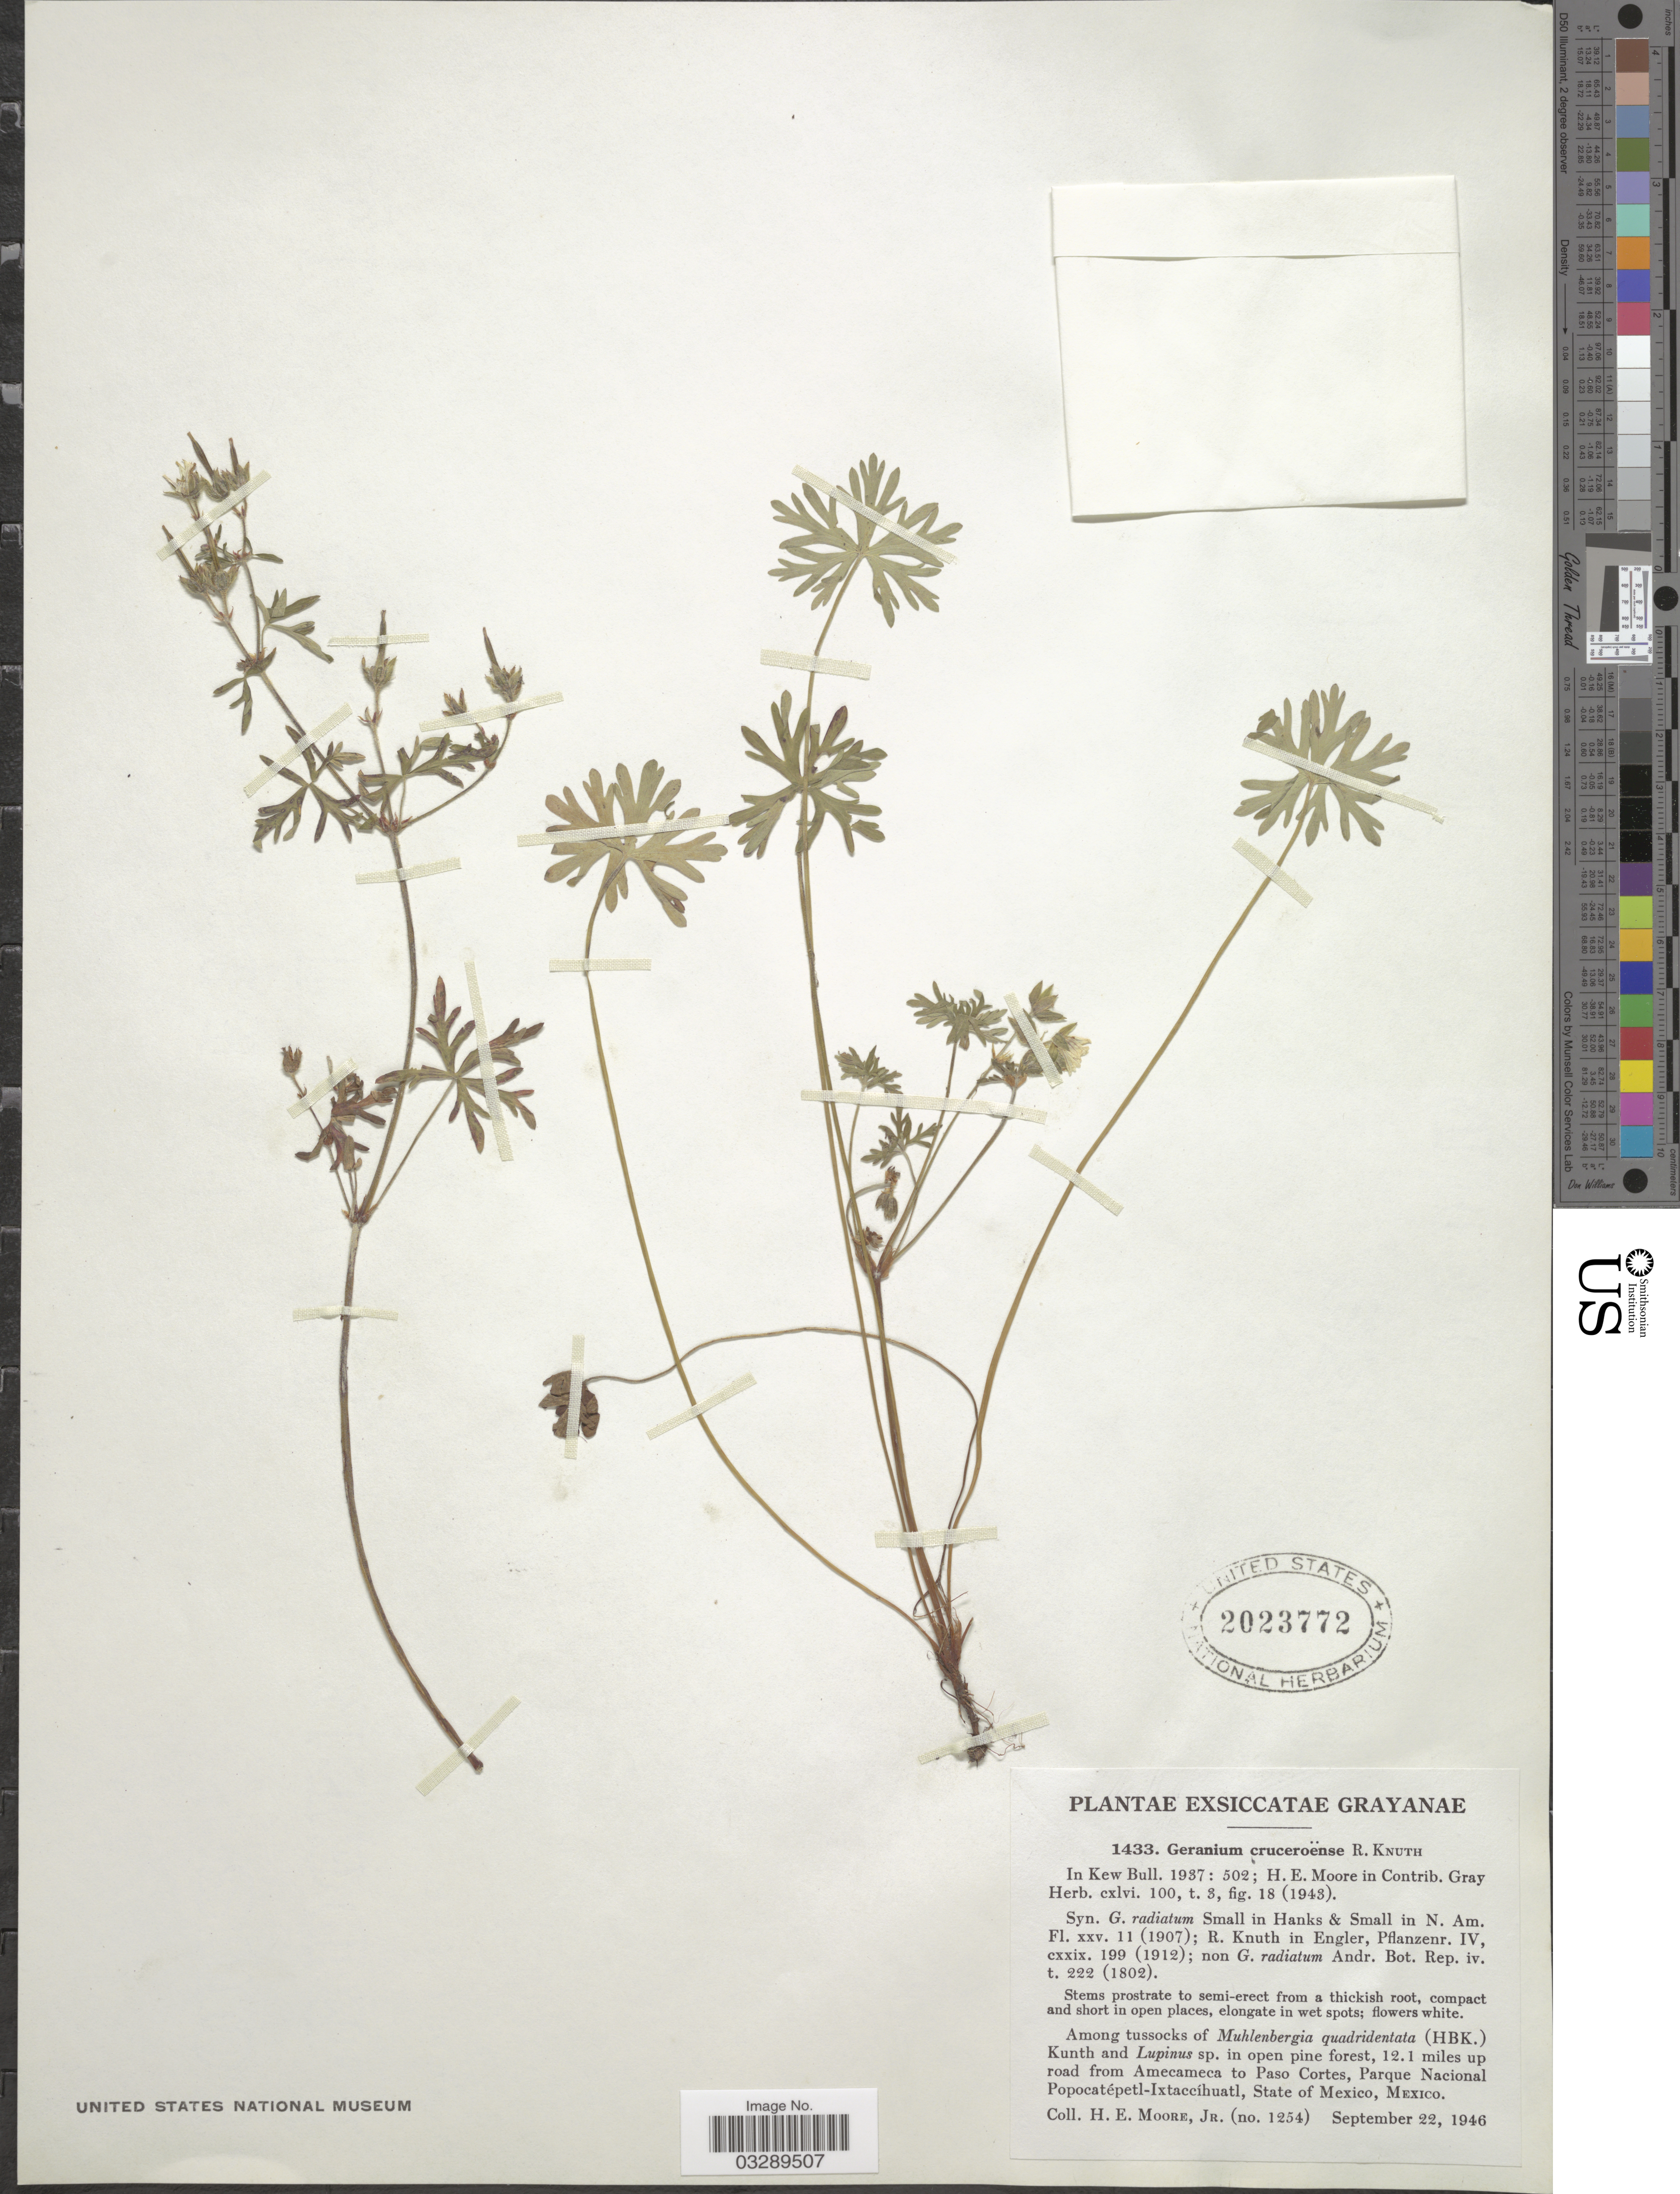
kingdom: Plantae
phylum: Tracheophyta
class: Magnoliopsida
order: Geraniales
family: Geraniaceae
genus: Geranium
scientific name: Geranium cruceroense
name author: R. Knuth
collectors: H. Moore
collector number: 1254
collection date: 1946-09-22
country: Mexico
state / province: México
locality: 12.1 miles up road from Amecameca to Paso Cortes, Parque Nacional Popocatépetl-Ixtaccíhuatl, State of Mexico.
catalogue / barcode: US 2023772